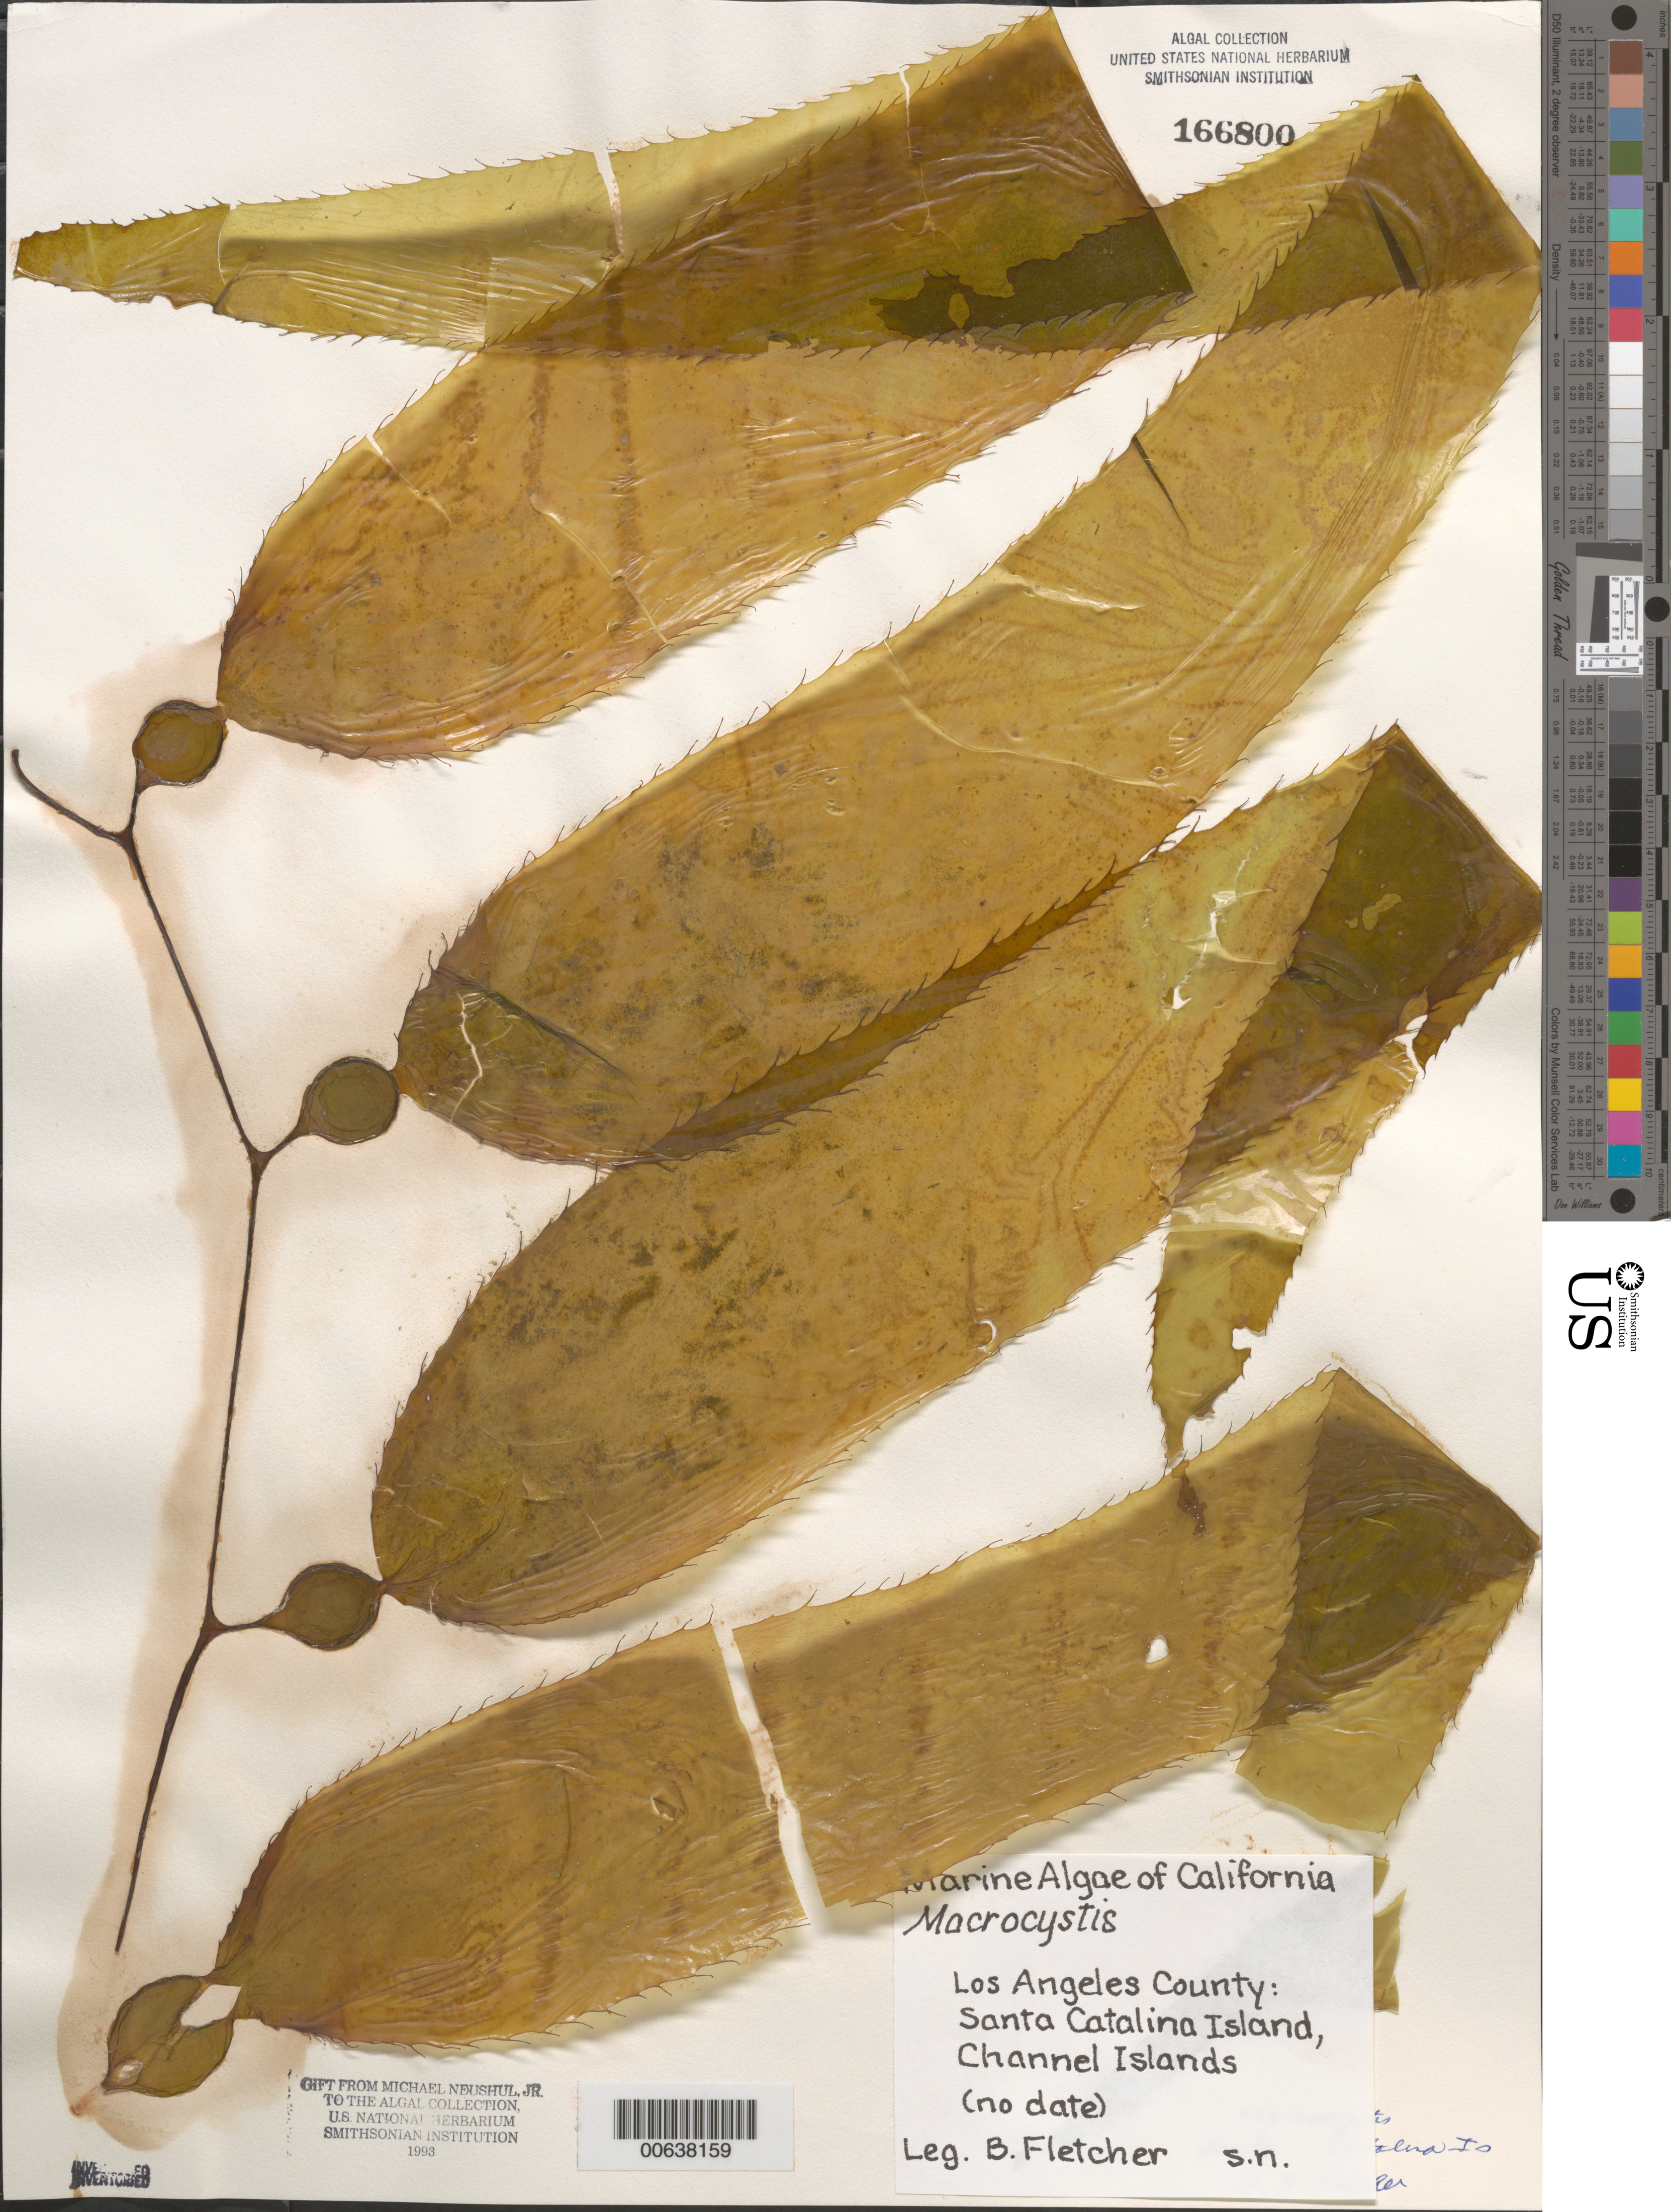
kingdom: Chromista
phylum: Ochrophyta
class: Phaeophyceae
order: Laminariales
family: Laminariaceae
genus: Macrocystis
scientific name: Macrocystis sp.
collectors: B. Fletcher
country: United States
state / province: California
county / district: Los Angeles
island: Santa Catalina Island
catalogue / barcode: US 166800